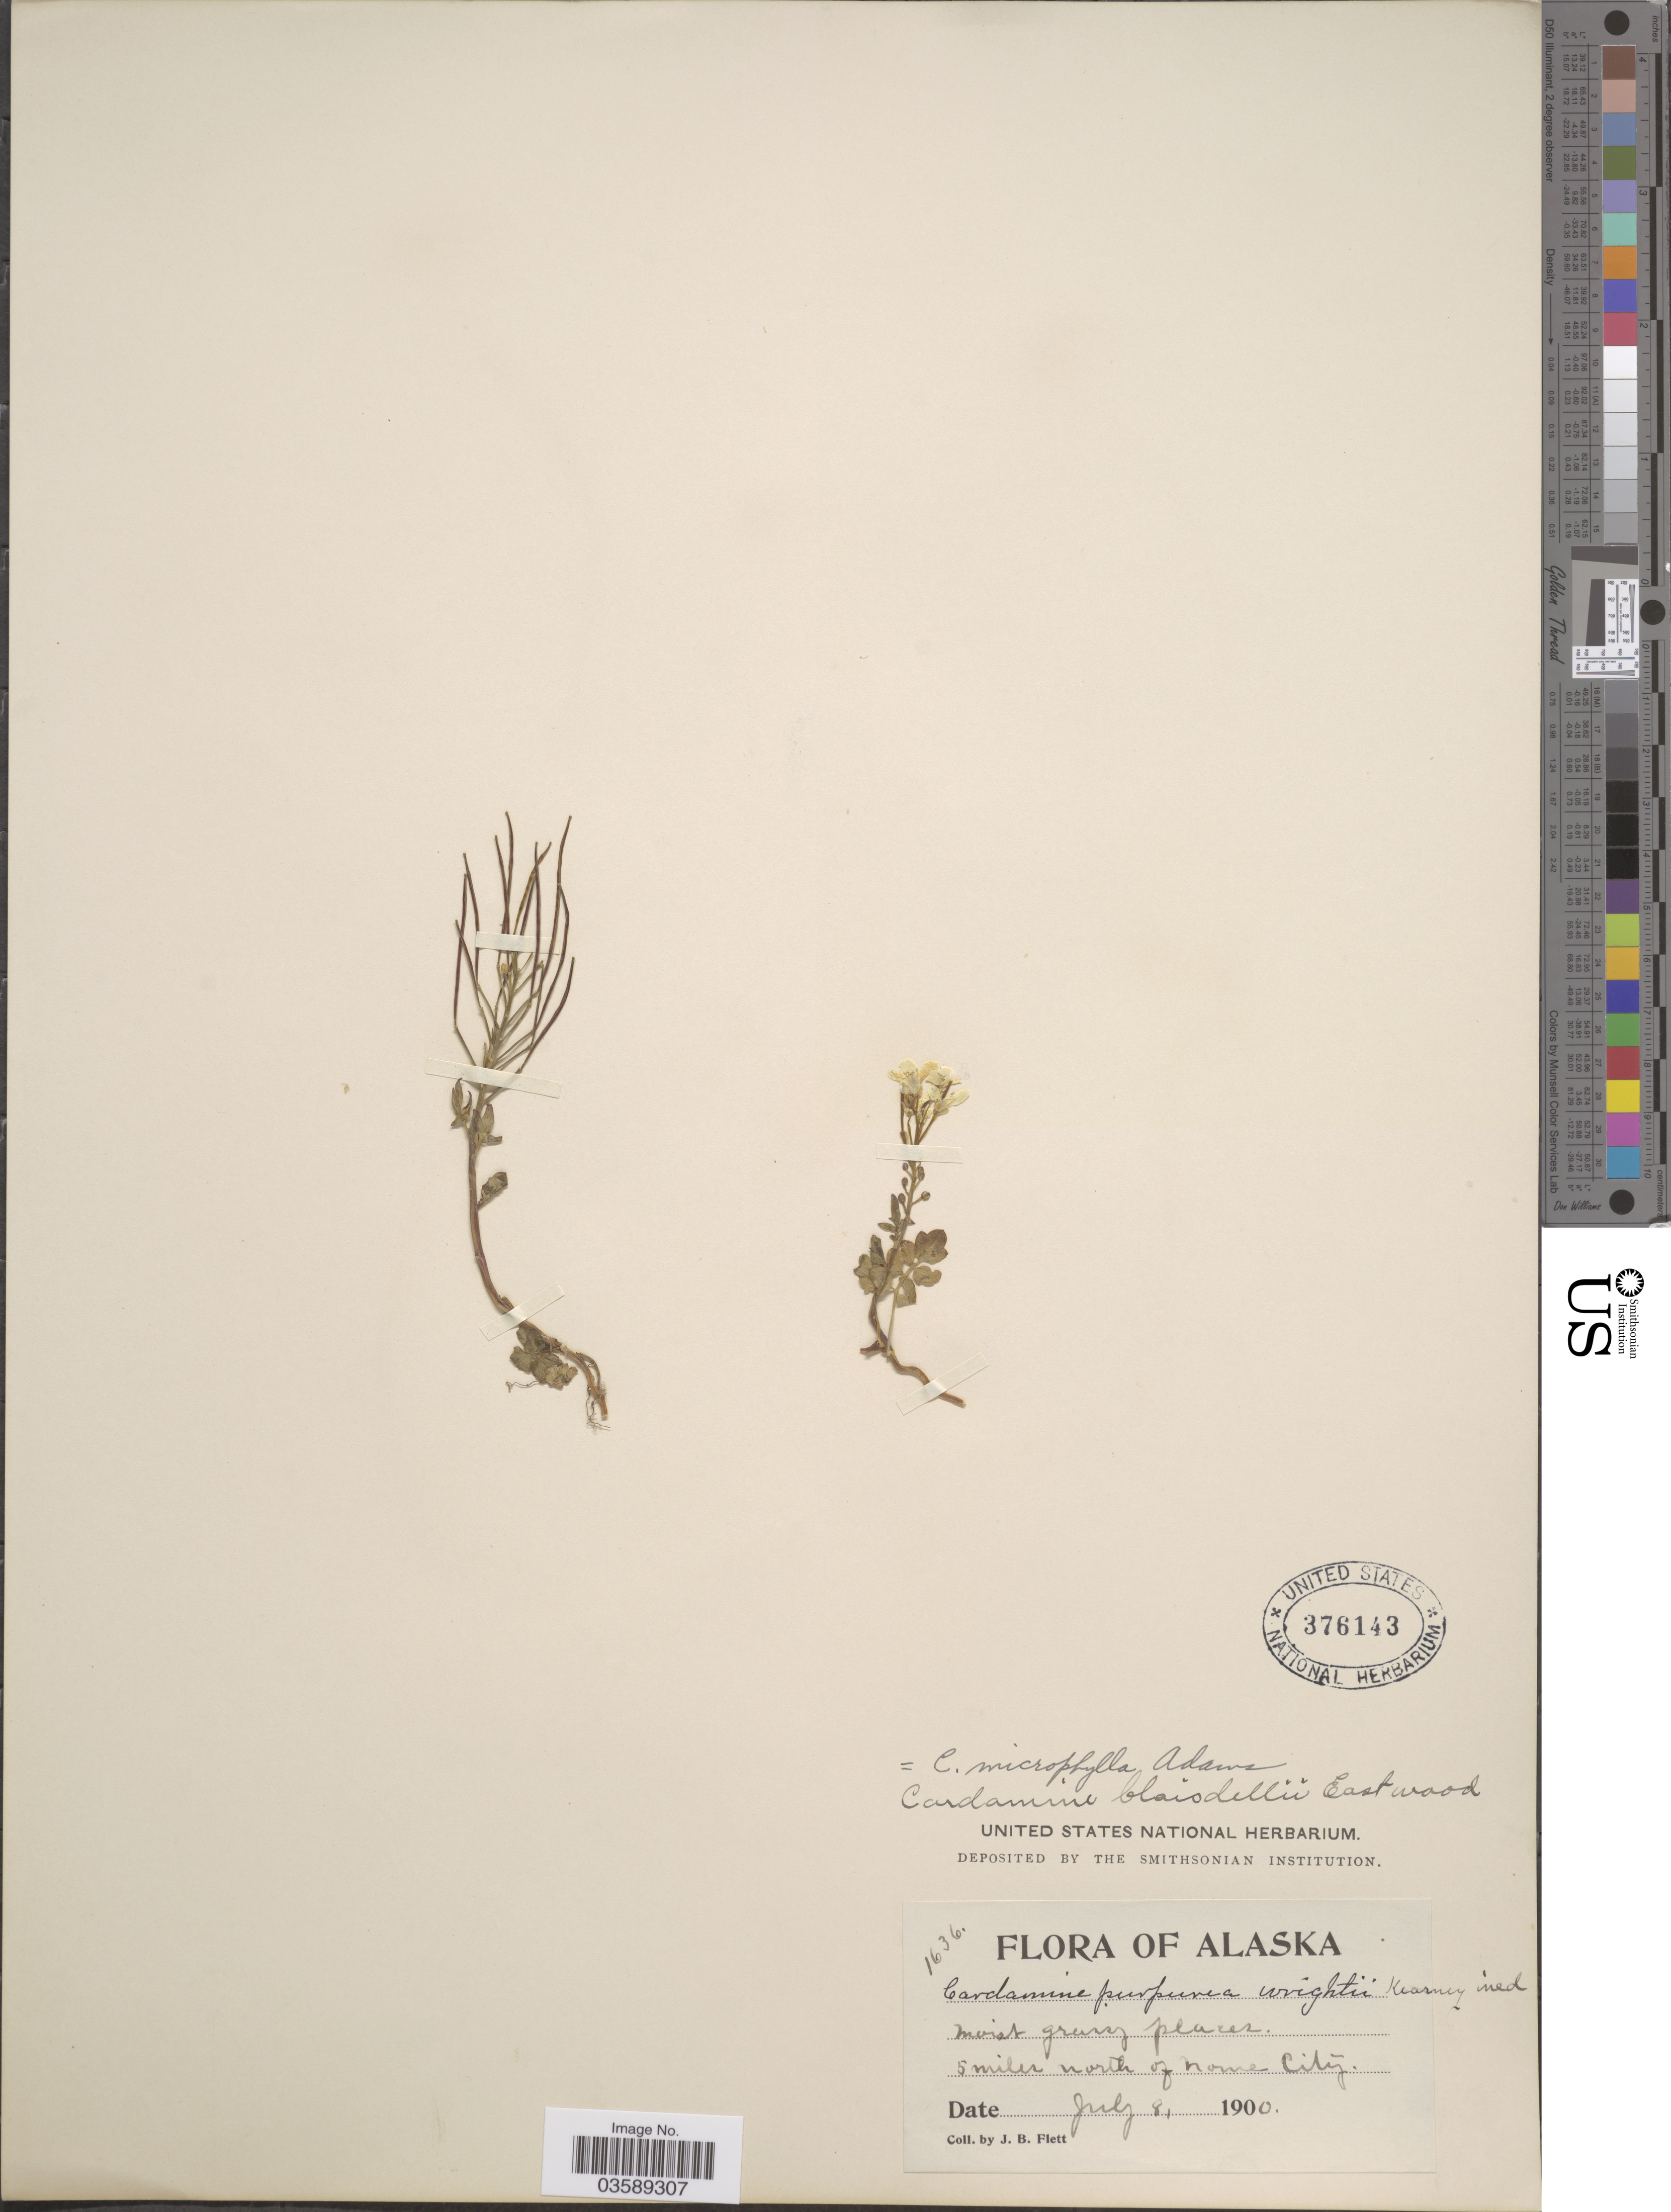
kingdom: Plantae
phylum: Tracheophyta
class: Magnoliopsida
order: Brassicales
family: Brassicaceae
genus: Cardamine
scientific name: Cardamine microphylla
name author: Adams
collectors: J. Flett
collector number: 1636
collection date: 1900-07-08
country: United States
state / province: Alaska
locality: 5 miles north of Nome City.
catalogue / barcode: US 376143